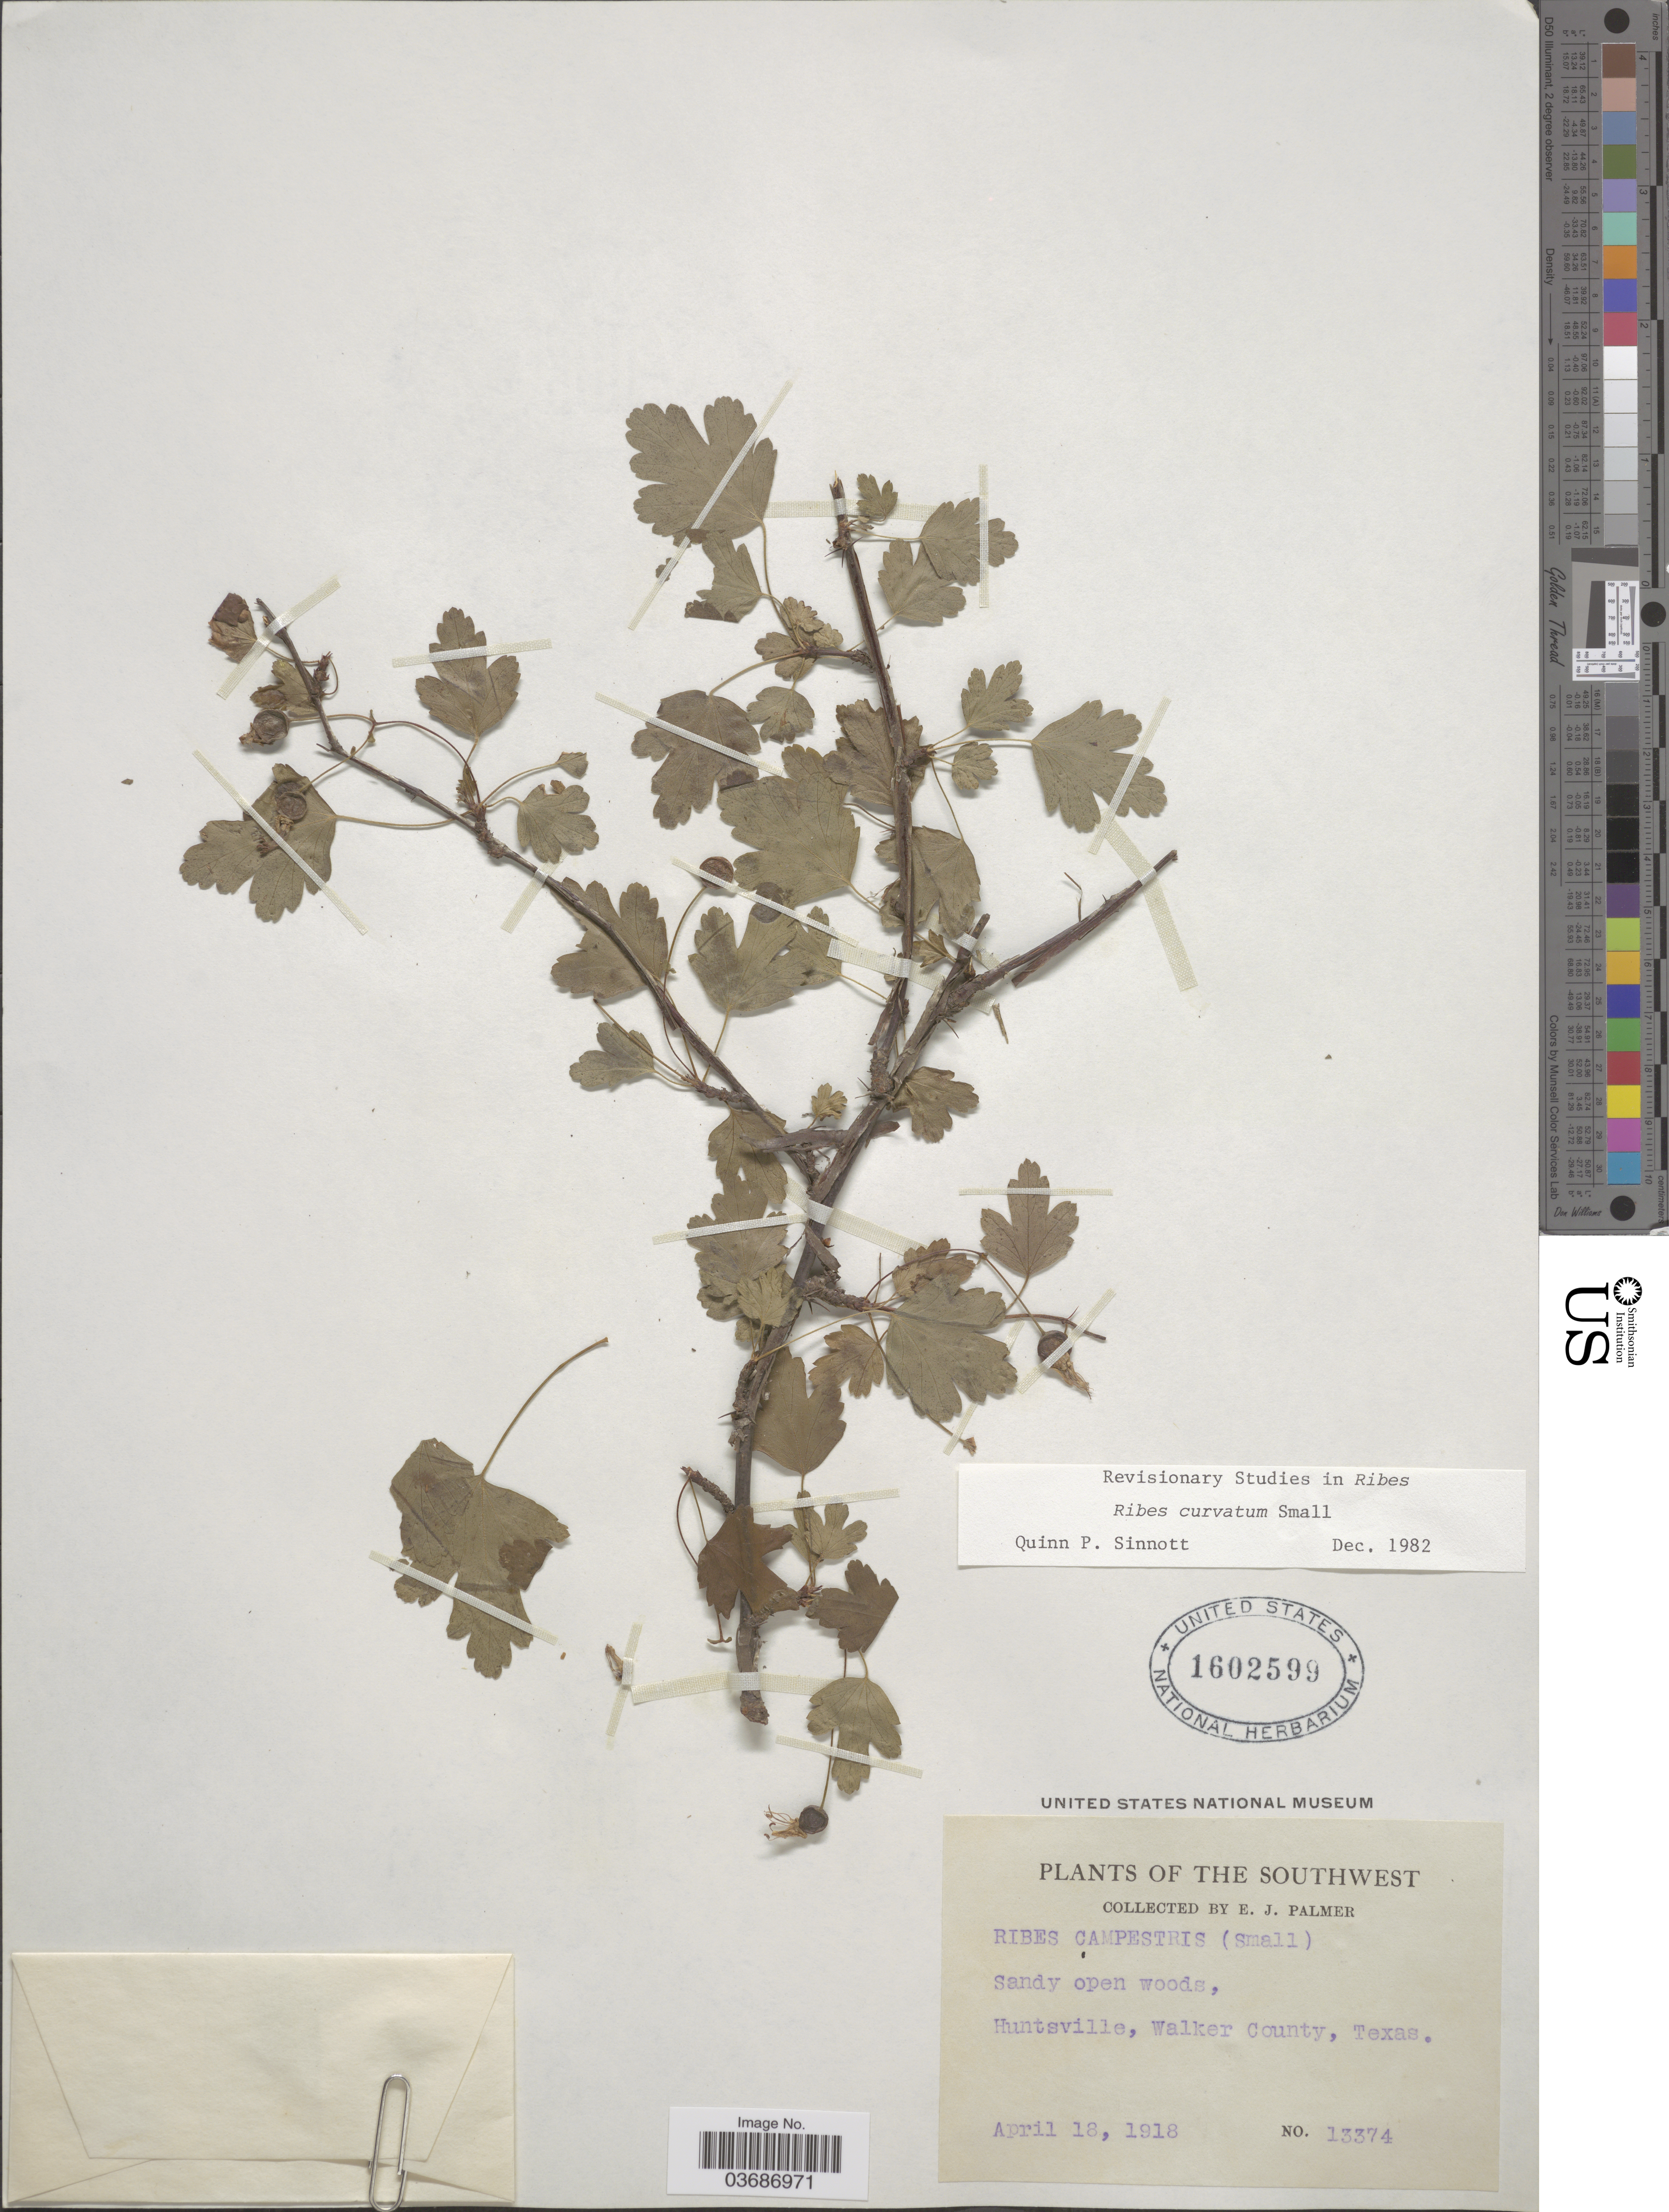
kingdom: Plantae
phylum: Tracheophyta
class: Magnoliopsida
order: Saxifragales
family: Grossulariaceae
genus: Ribes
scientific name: Ribes curvatum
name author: Small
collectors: E. J. Palmer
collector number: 13374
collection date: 1918-04-18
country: United States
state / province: Texas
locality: The Southwest. Huntsville, Walker County.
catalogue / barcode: US 1602599